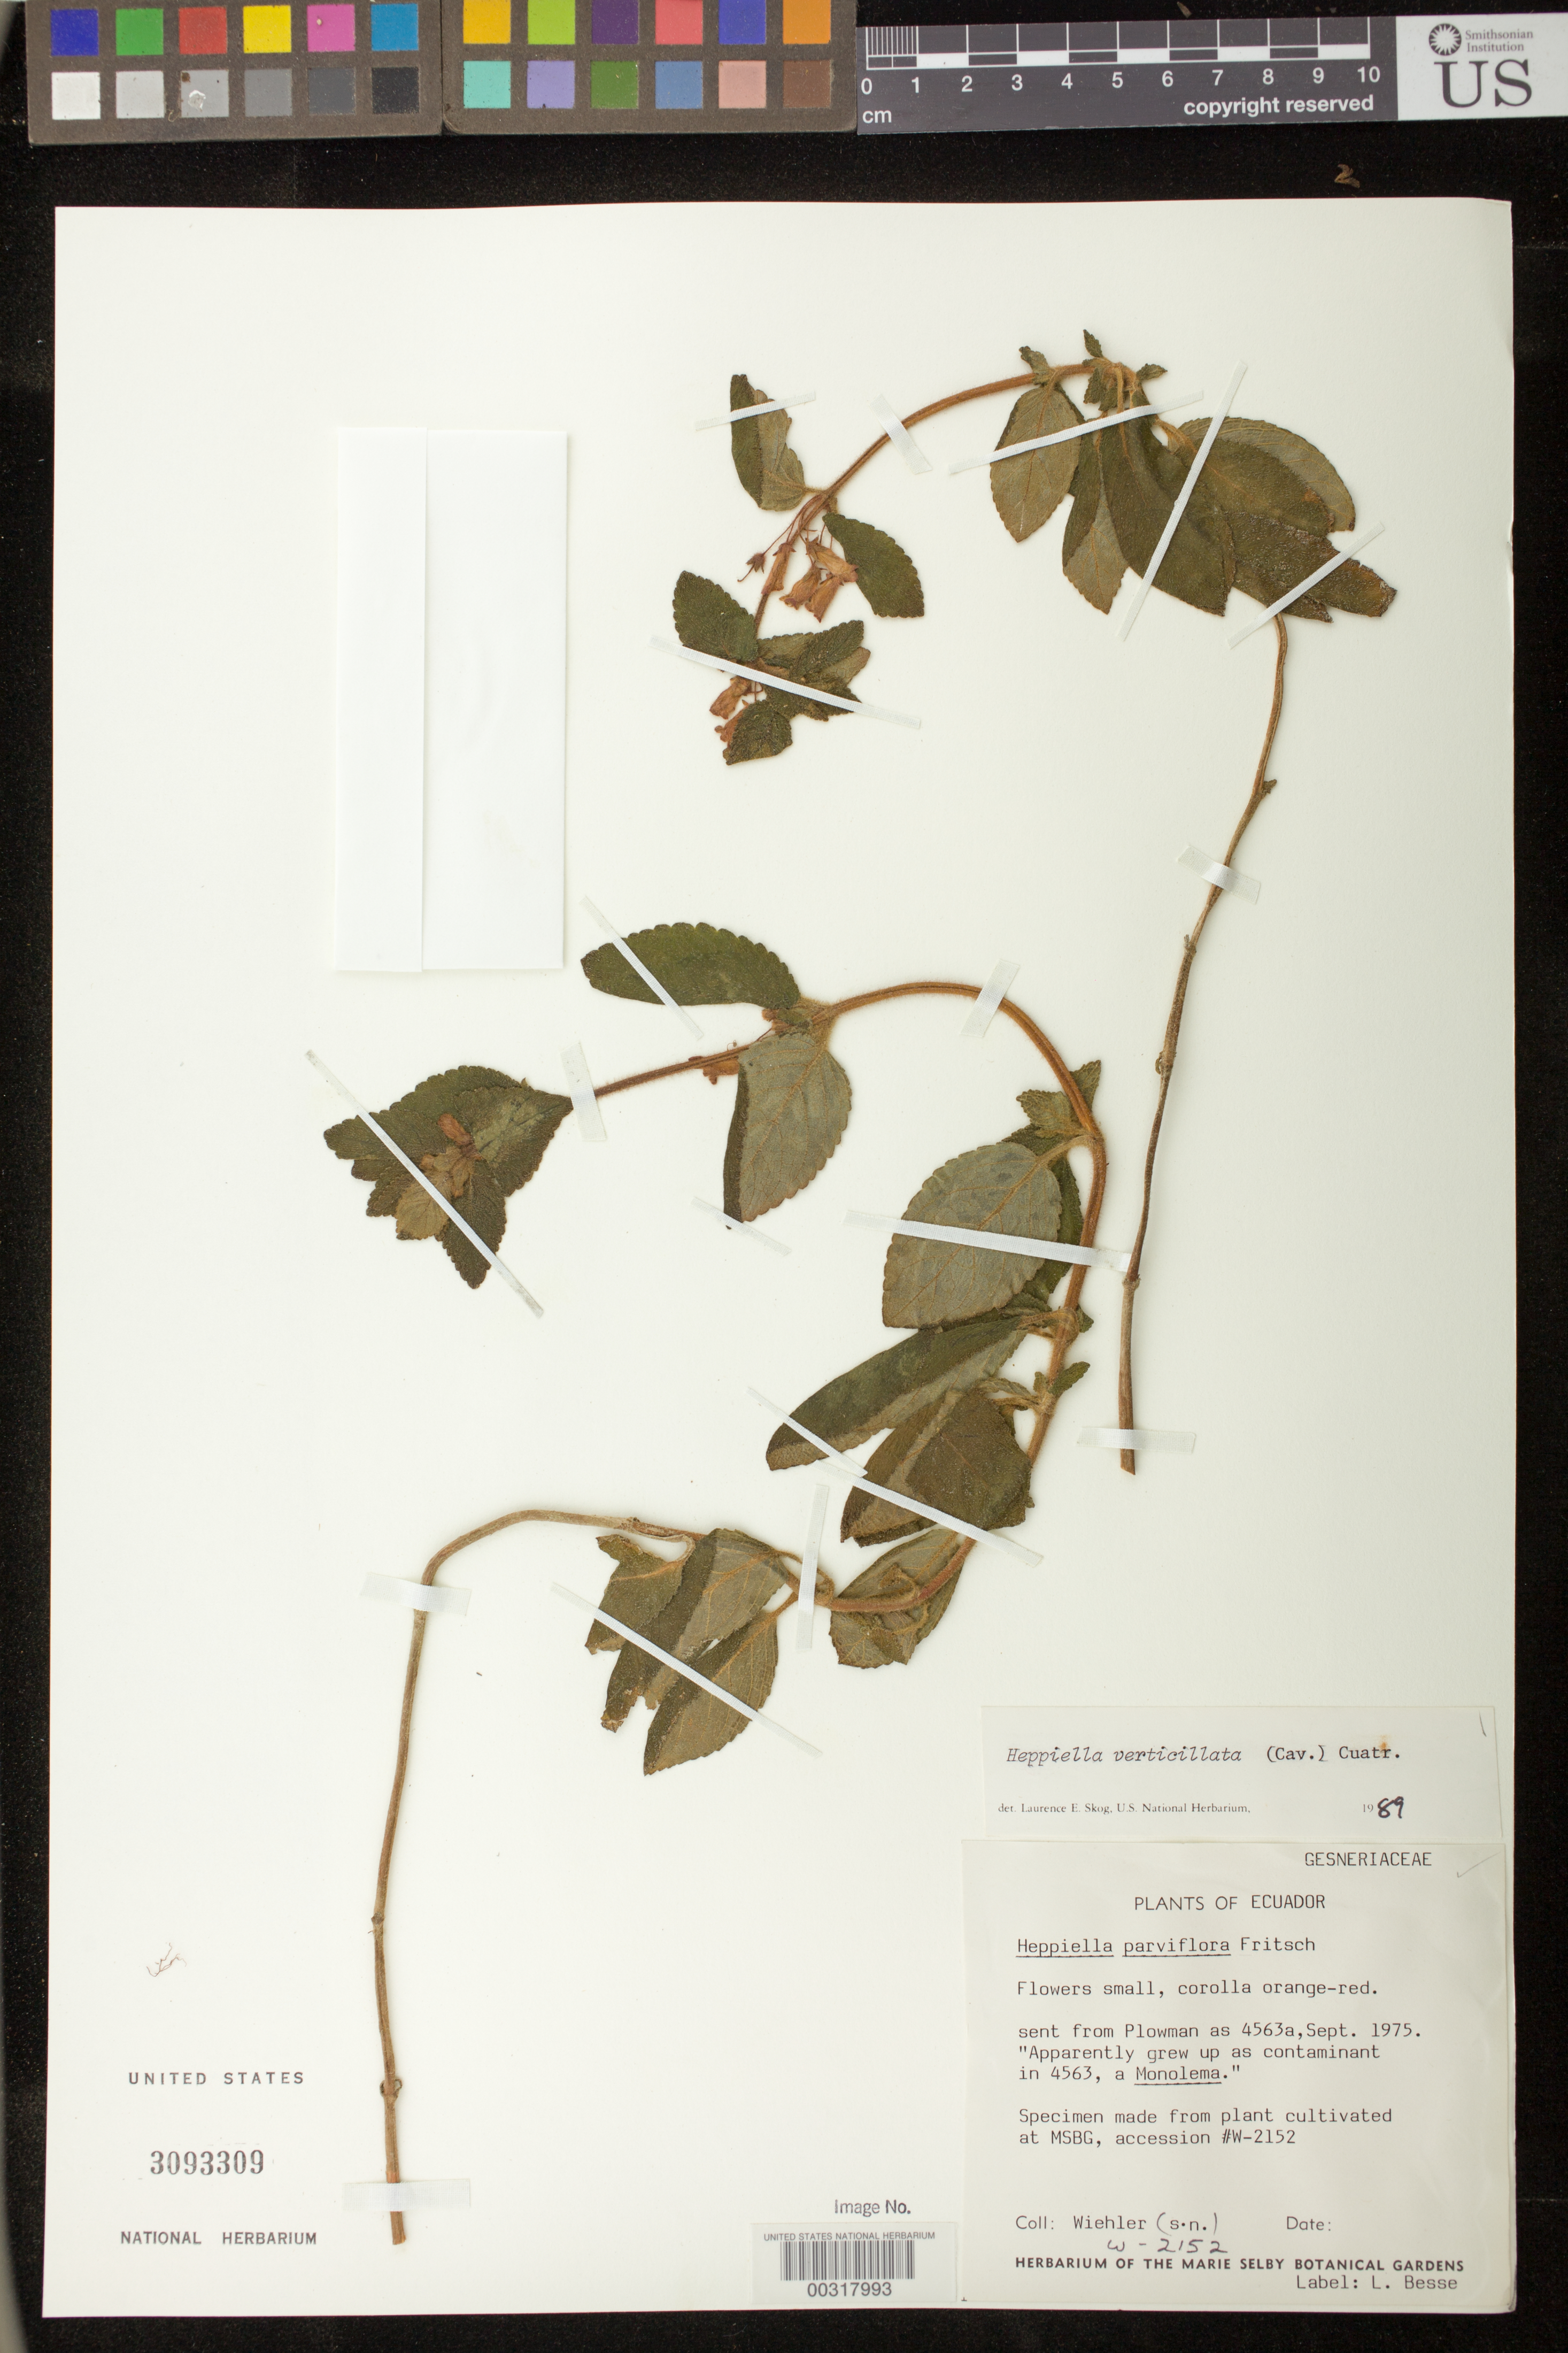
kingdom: Plantae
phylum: Tracheophyta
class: Magnoliopsida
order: Lamiales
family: Gesneriaceae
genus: Heppiella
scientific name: Heppiella verticillata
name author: (Cav.) Cuatrec.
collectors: H. J. Wiehler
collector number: s.n. [W-2152]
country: Ecuador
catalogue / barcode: US 3093309